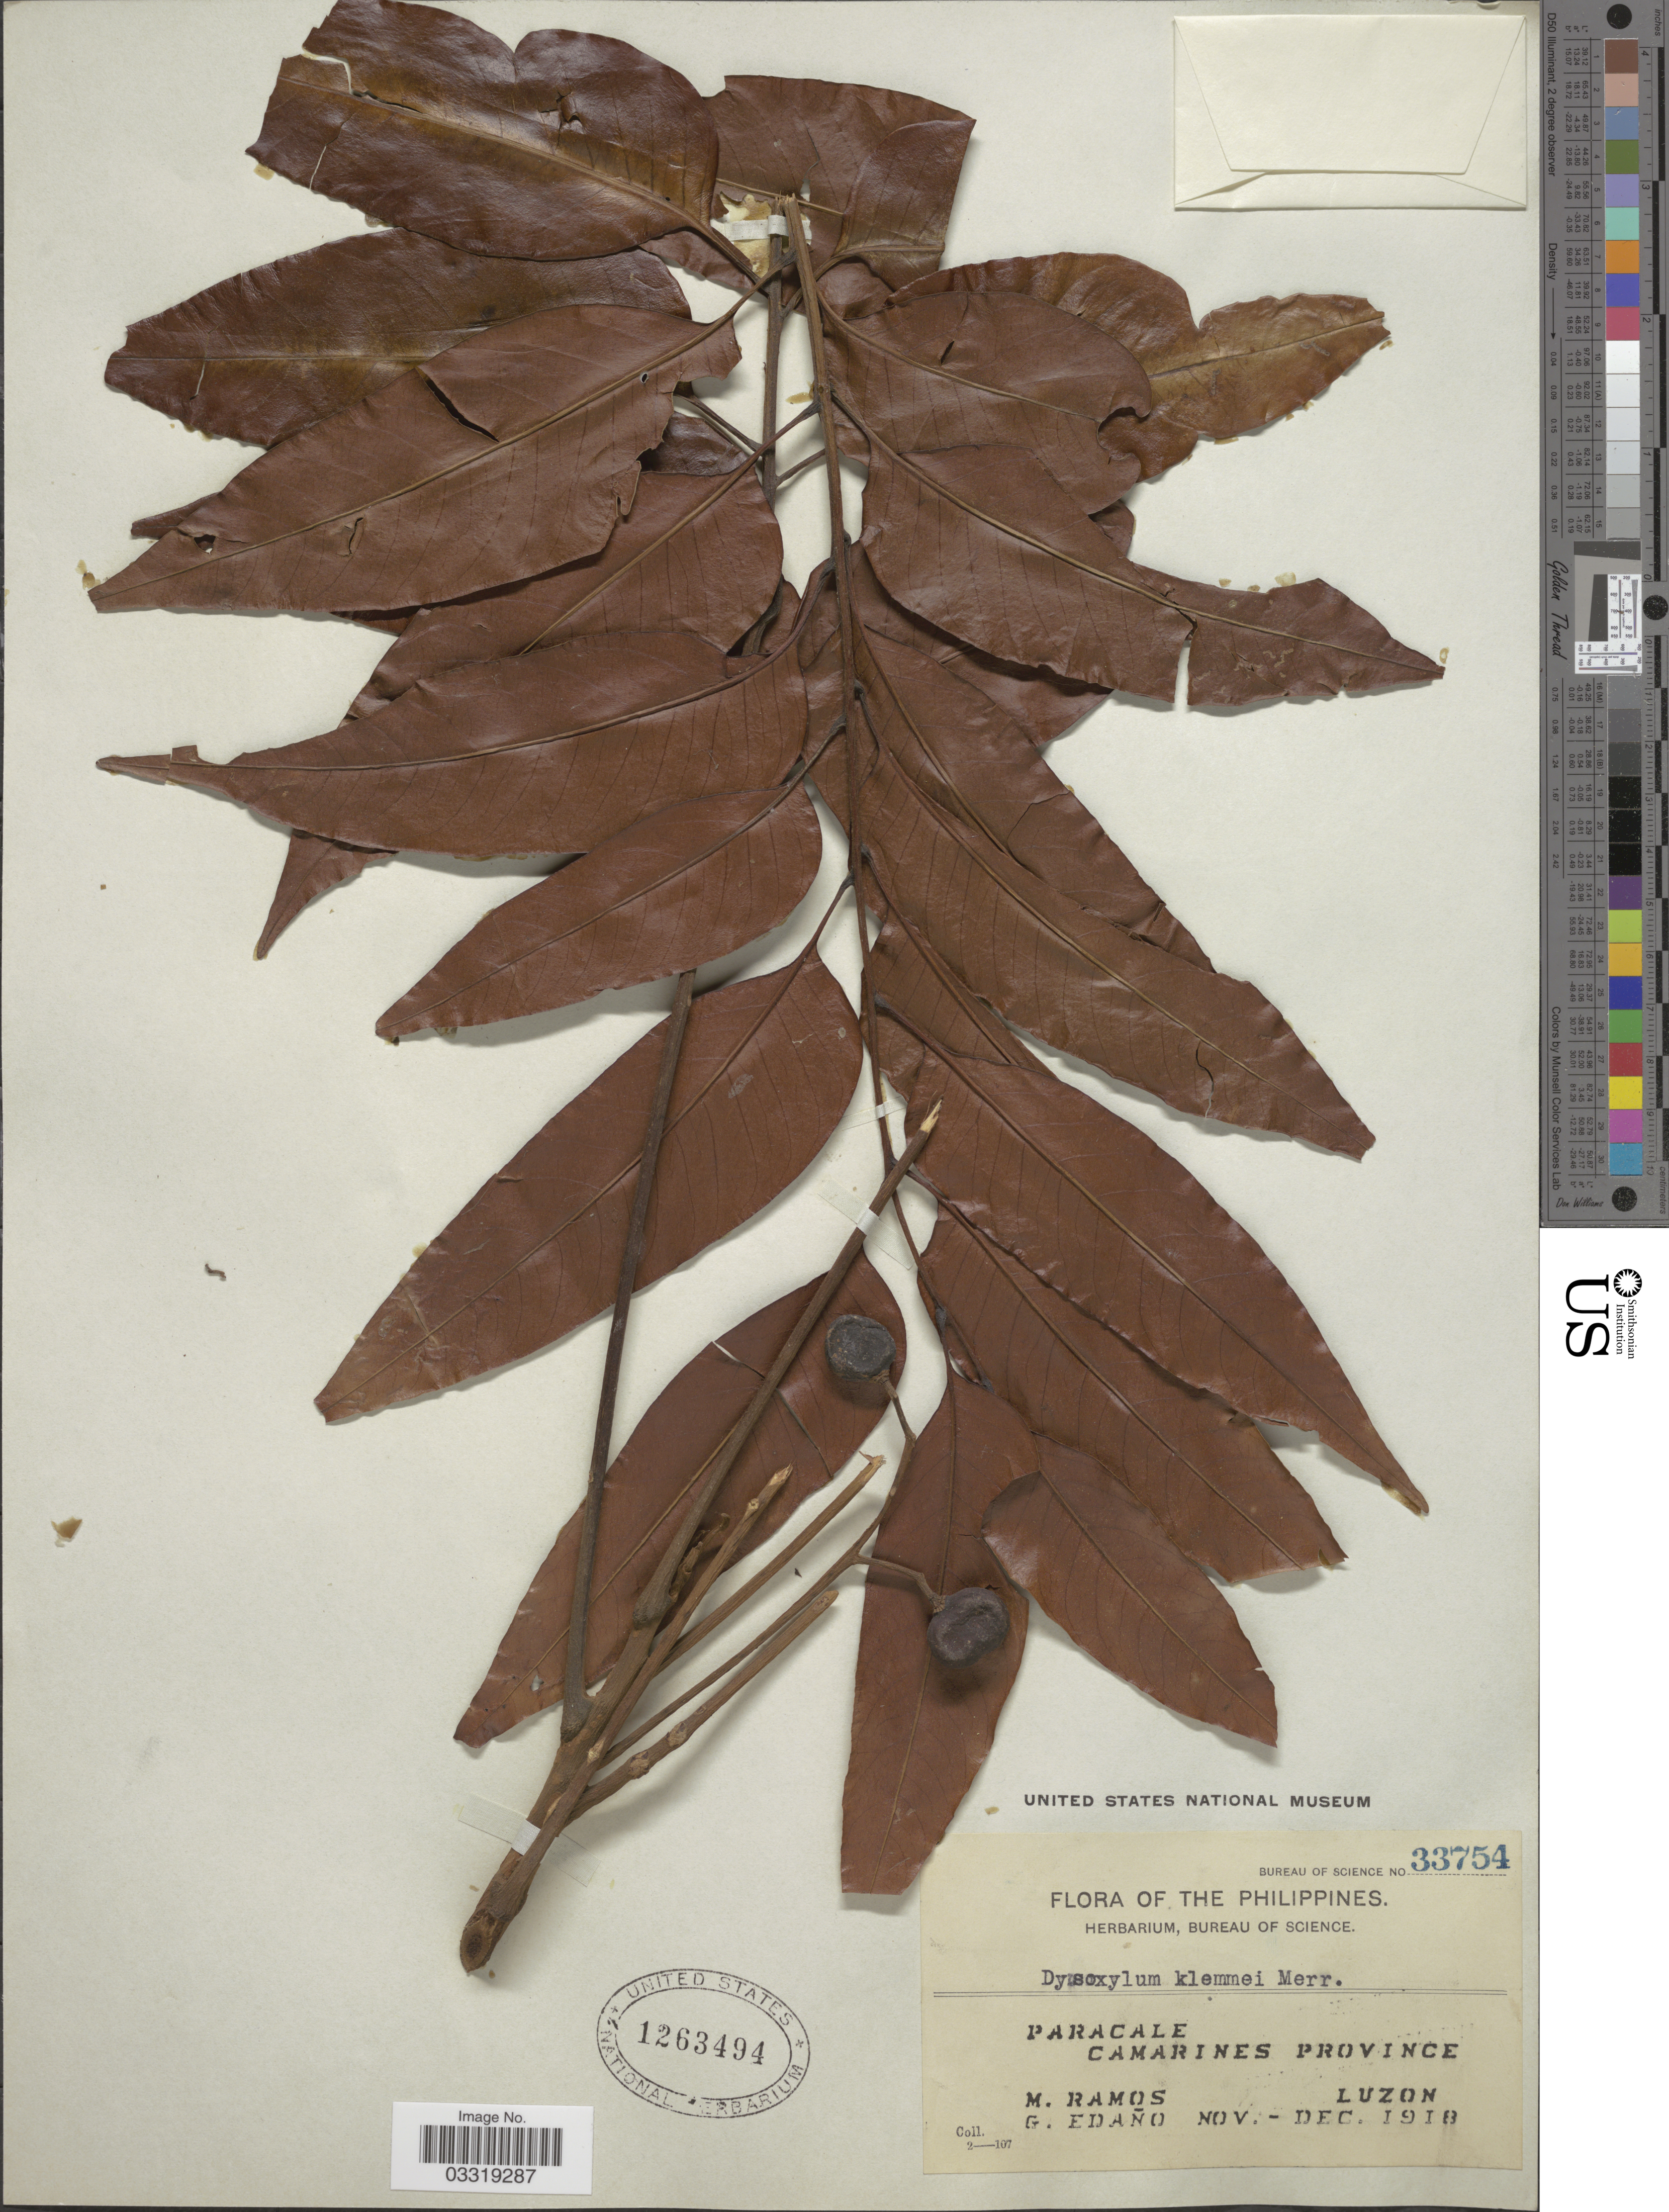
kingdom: Plantae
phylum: Tracheophyta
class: Magnoliopsida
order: Sapindales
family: Meliaceae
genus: Prasoxylon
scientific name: Prasoxylon alliaceum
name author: (Blume) M. Roem.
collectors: M. Ramos & G. Edaño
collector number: Bureau of Science 33754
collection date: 1918-11/1918-12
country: Philippines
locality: Paracale, Camarines Province, Luzon.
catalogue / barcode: US 1263494